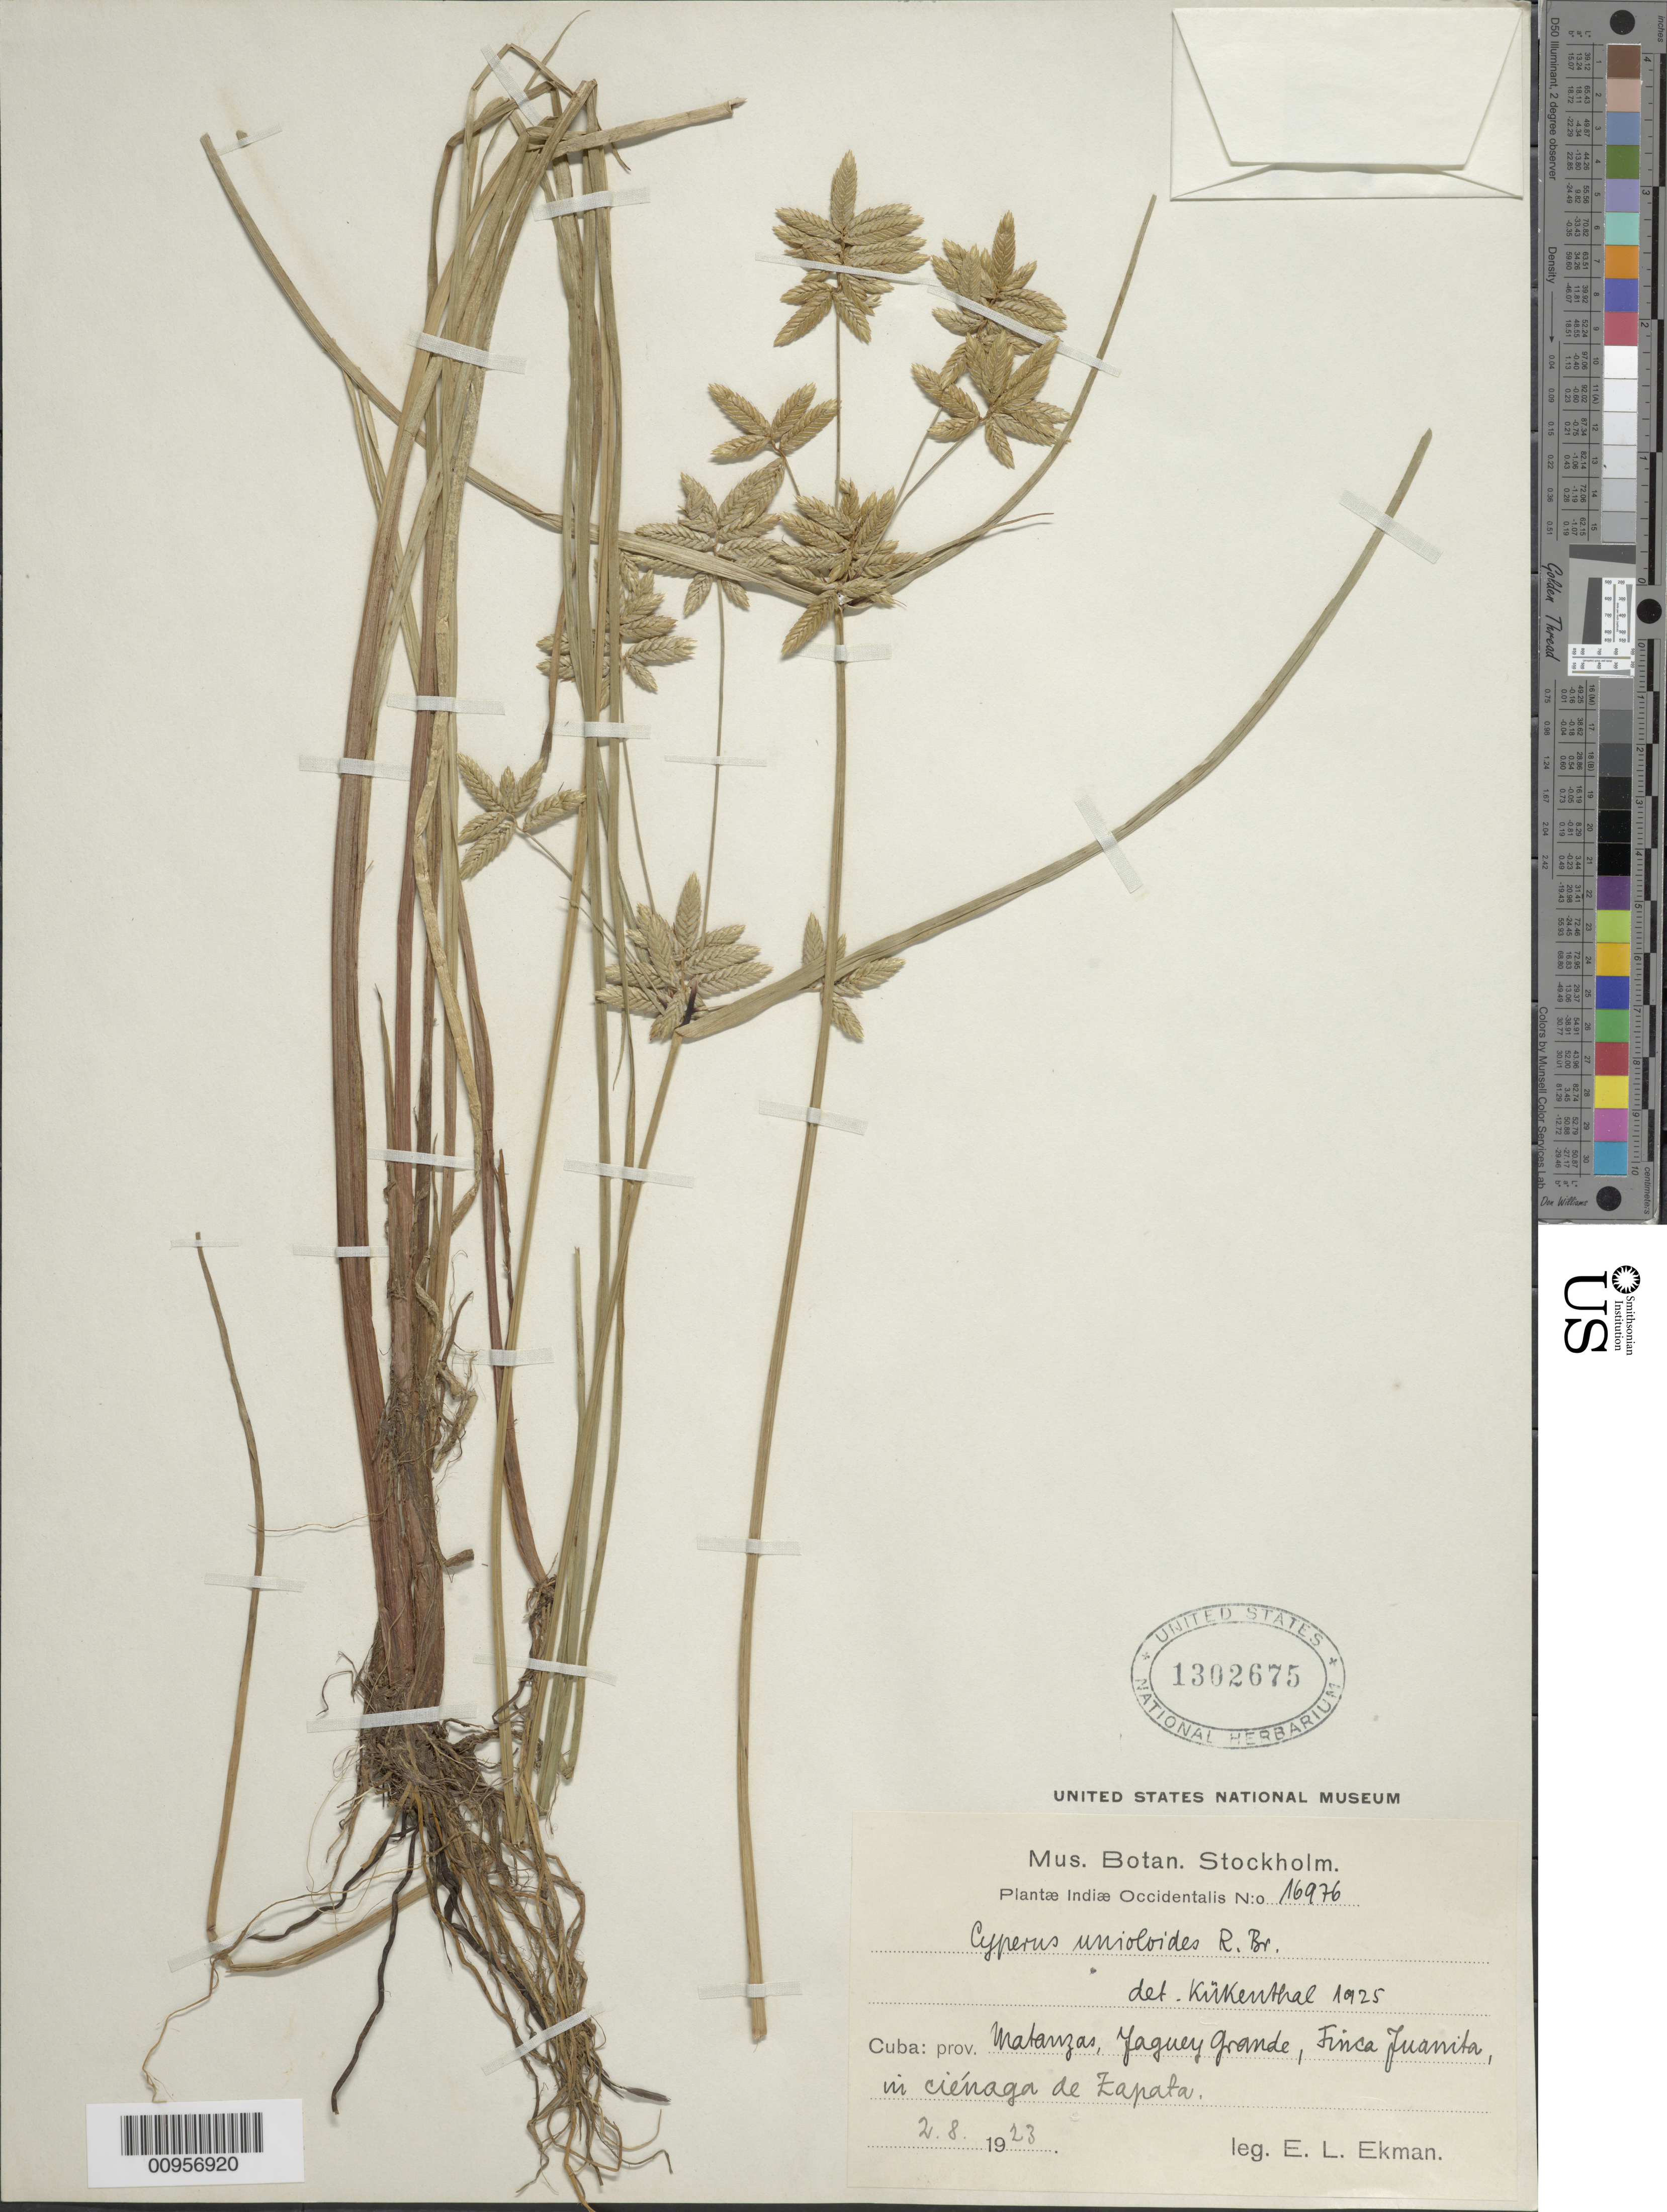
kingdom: Plantae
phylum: Tracheophyta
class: Liliopsida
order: Poales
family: Cyperaceae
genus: Cyperus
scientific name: Cyperus unioloides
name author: R. Br.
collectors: E. L. Ekman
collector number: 16976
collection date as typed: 02 Aug 1923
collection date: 1923-08-02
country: Cuba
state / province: Matanzas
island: Cuba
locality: Jaguey Grande, Finca Juanita, in ciénaga de Zapata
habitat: In ciénaga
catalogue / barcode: US 1302675